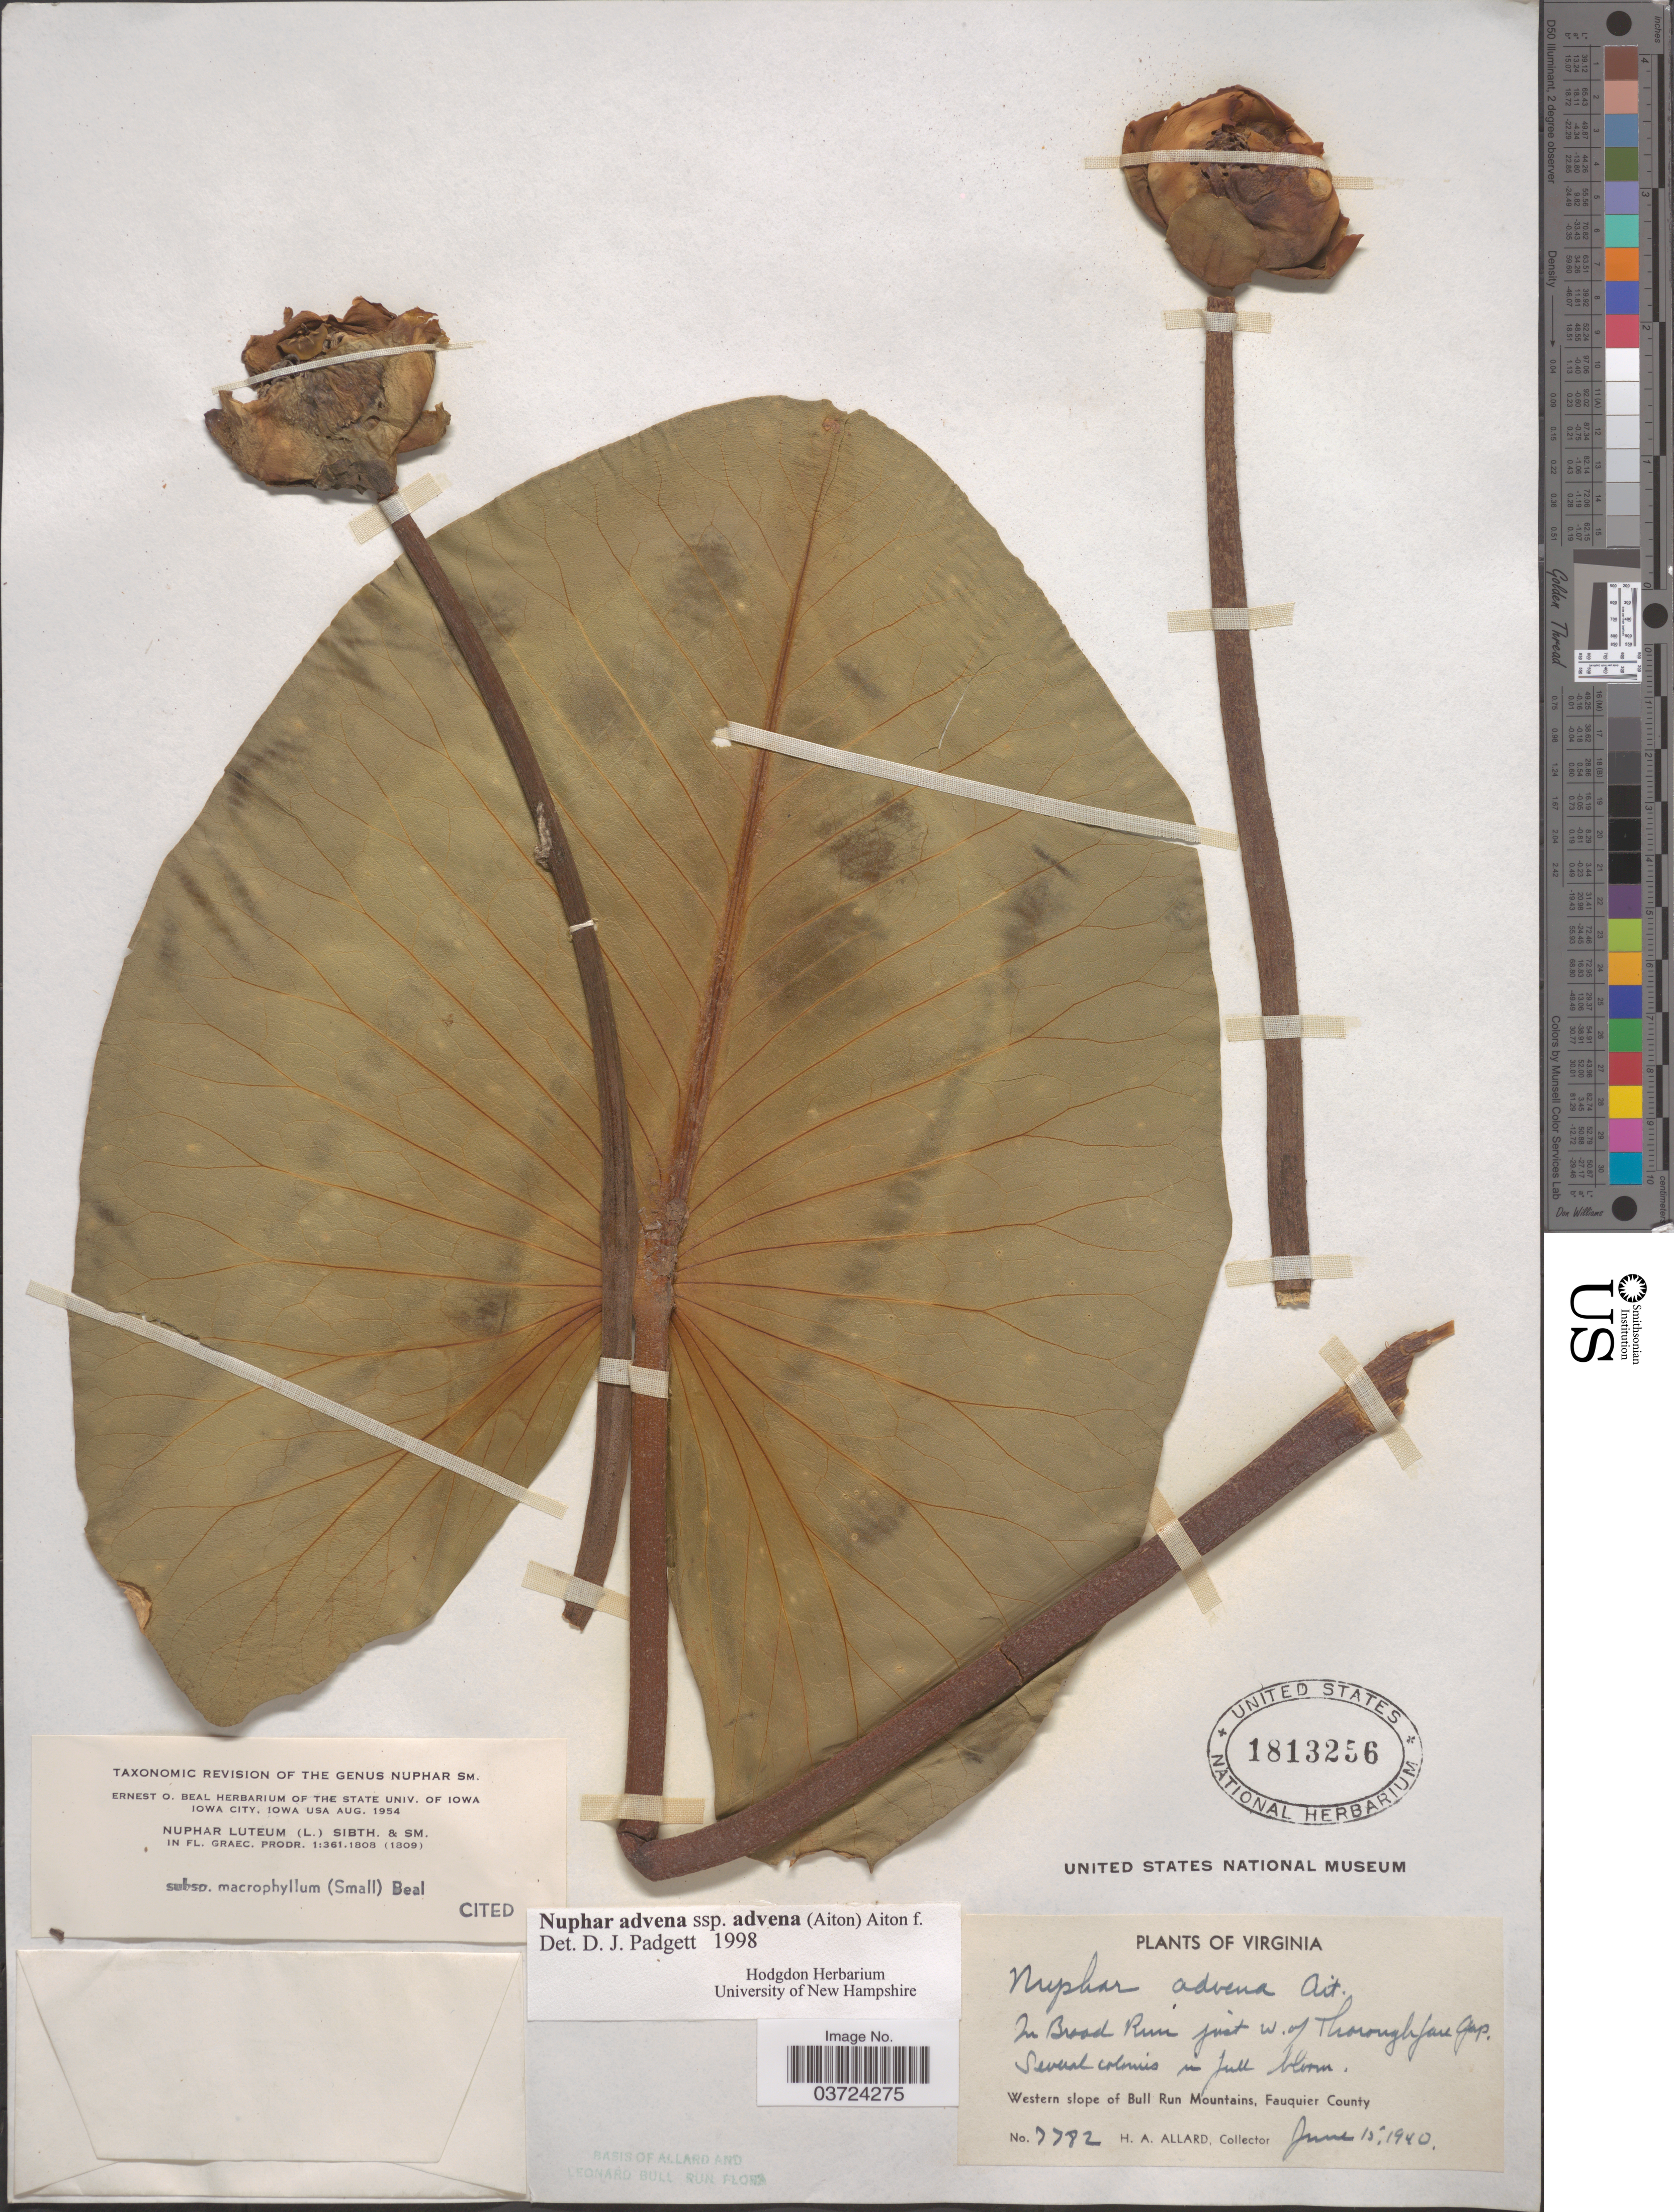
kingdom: Plantae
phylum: Tracheophyta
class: Magnoliopsida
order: Nymphaeales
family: Nymphaeaceae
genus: Nuphar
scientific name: Nuphar advena subsp. advena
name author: (Aiton) W.T. Aiton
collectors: H. A. Allard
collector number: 7782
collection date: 1940-06-15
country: United States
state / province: Virginia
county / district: Fauquier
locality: In Broad River just w. of Thoroughfare Gap. Western slope of Bull Run Mountains, Fauquier County.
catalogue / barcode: US 1813256